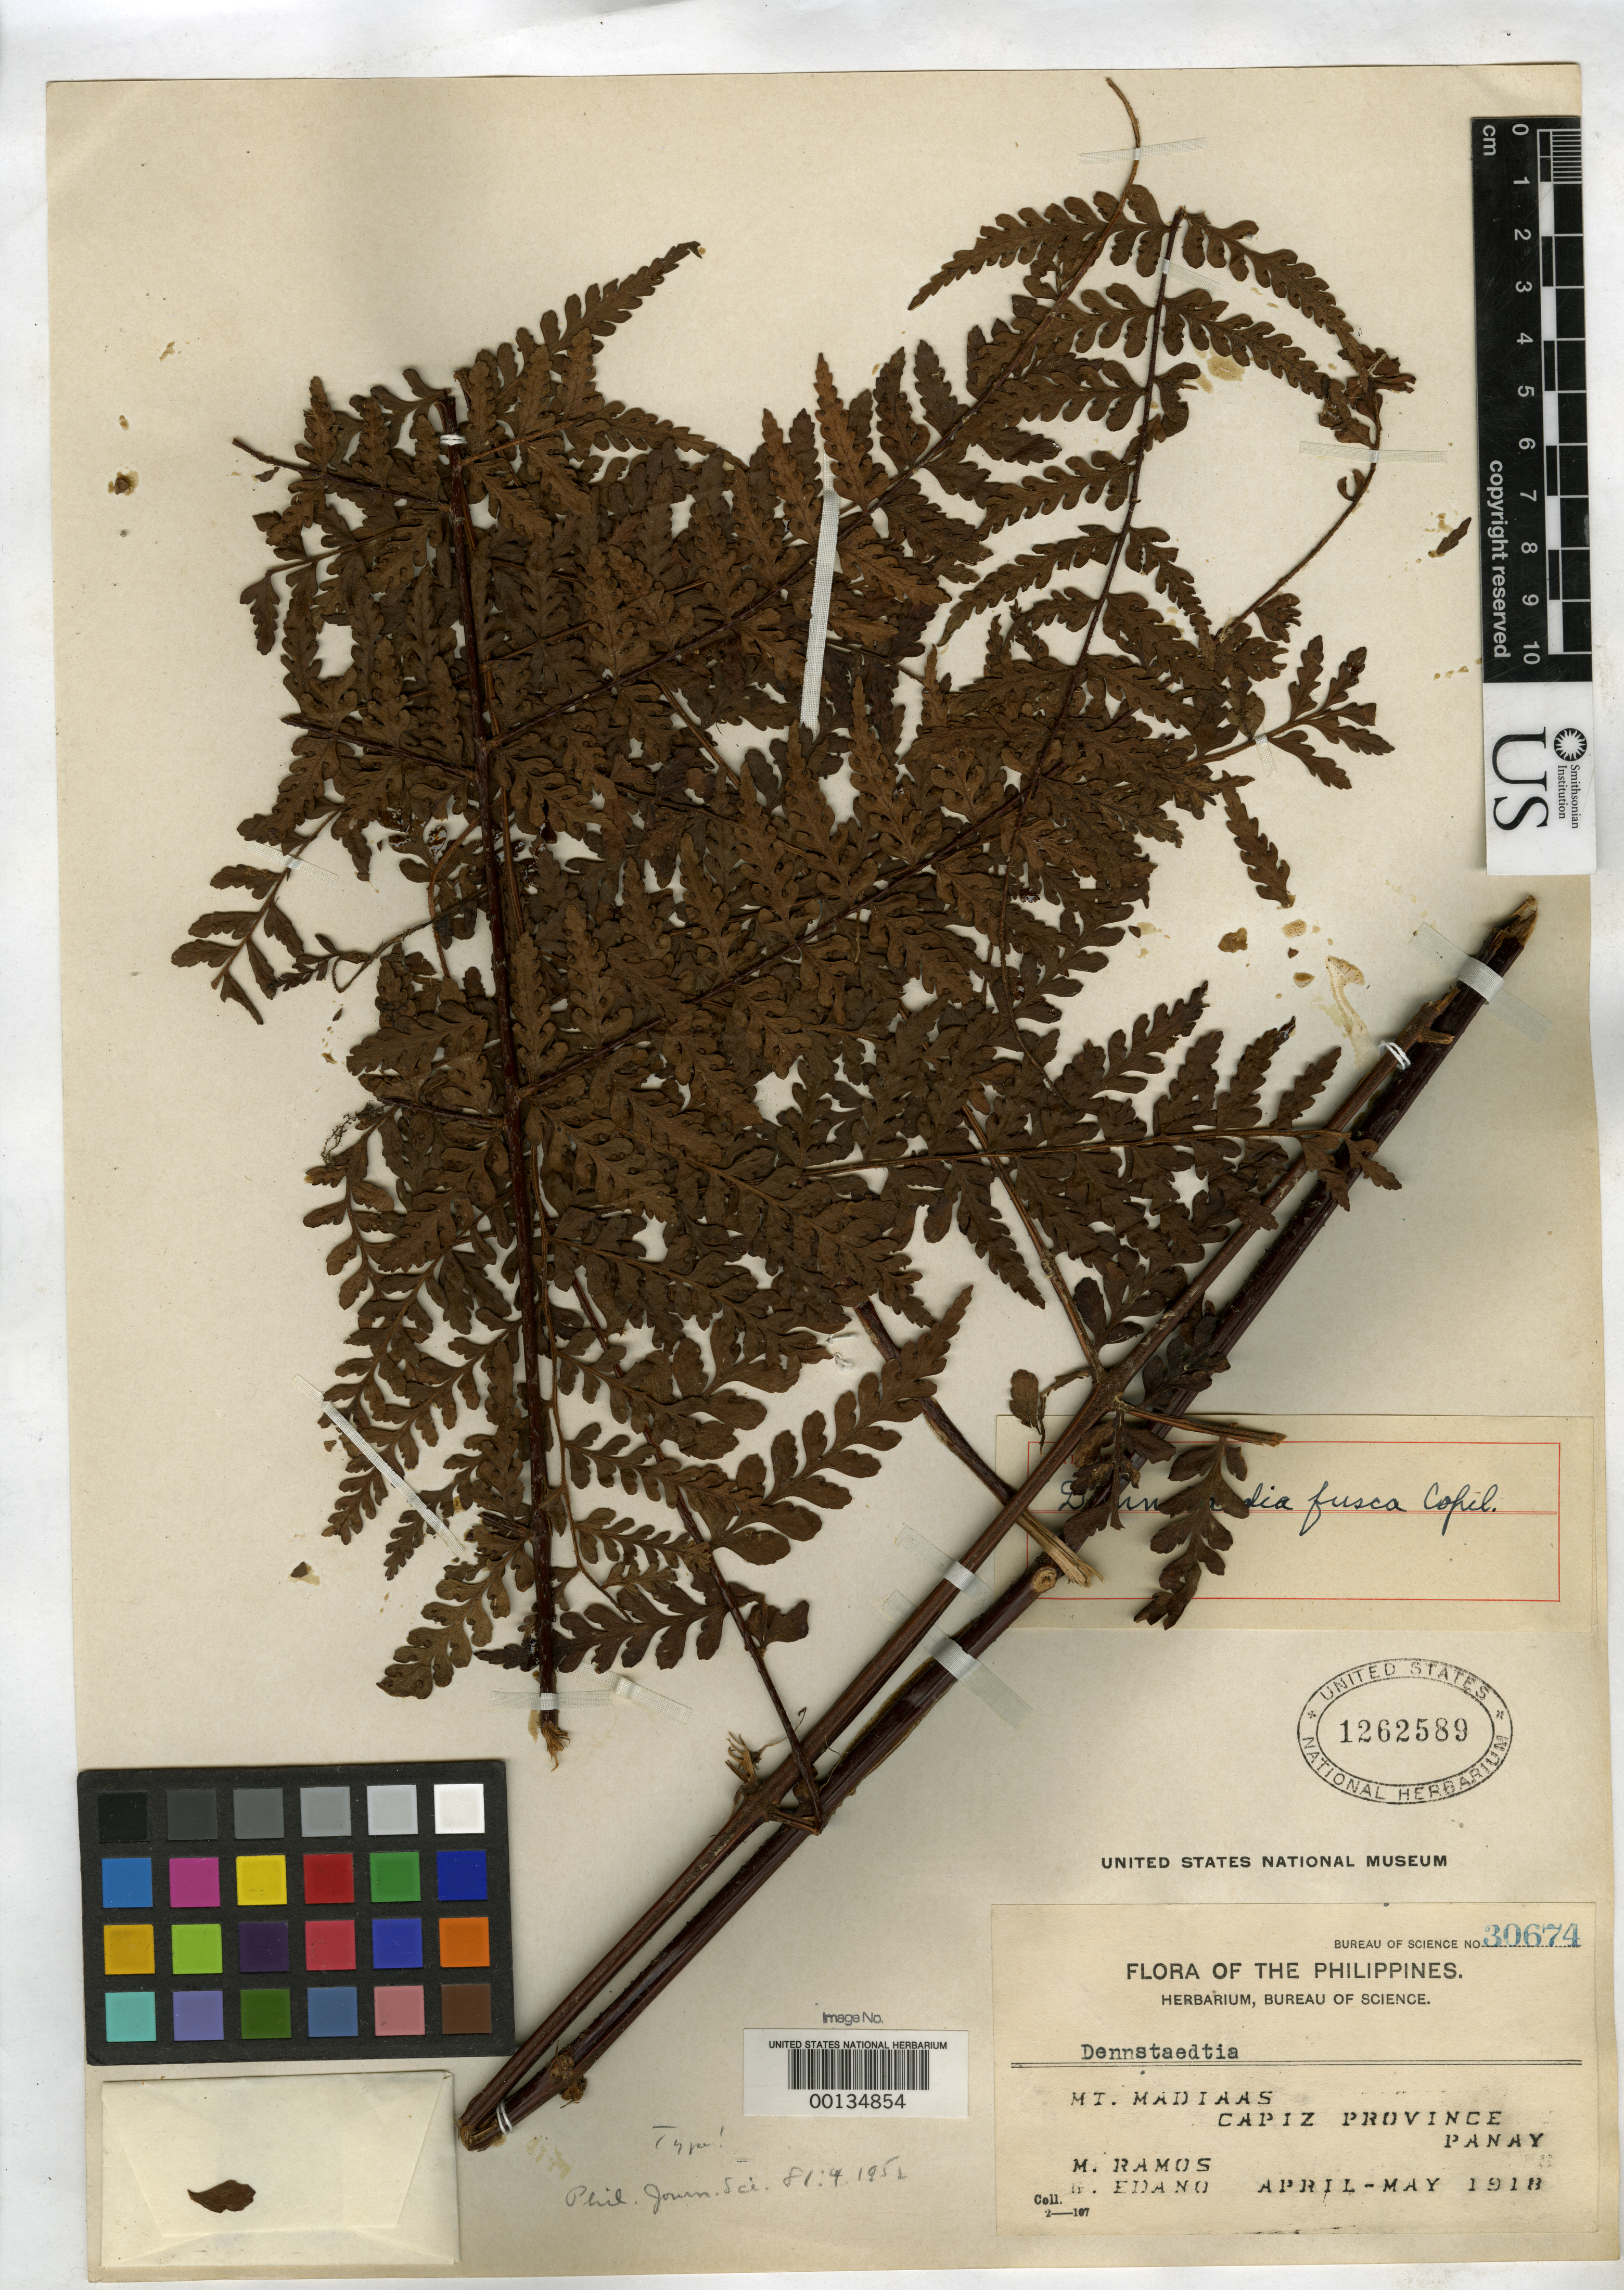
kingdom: Plantae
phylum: Tracheophyta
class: Polypodiopsida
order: Polypodiales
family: Dennstaedtiaceae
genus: Dennstaedtia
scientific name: Dennstaedtia fusca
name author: Copel.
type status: Holotype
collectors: M. Ramos & G. E. Edaño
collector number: Bur. Sci. 30674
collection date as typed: Apr 1918 to -- May 1918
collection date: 1918-04/1918-05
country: Philippines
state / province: Western Visayas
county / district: Capiz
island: Panay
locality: Mt. Madiaas.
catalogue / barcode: US 1262589